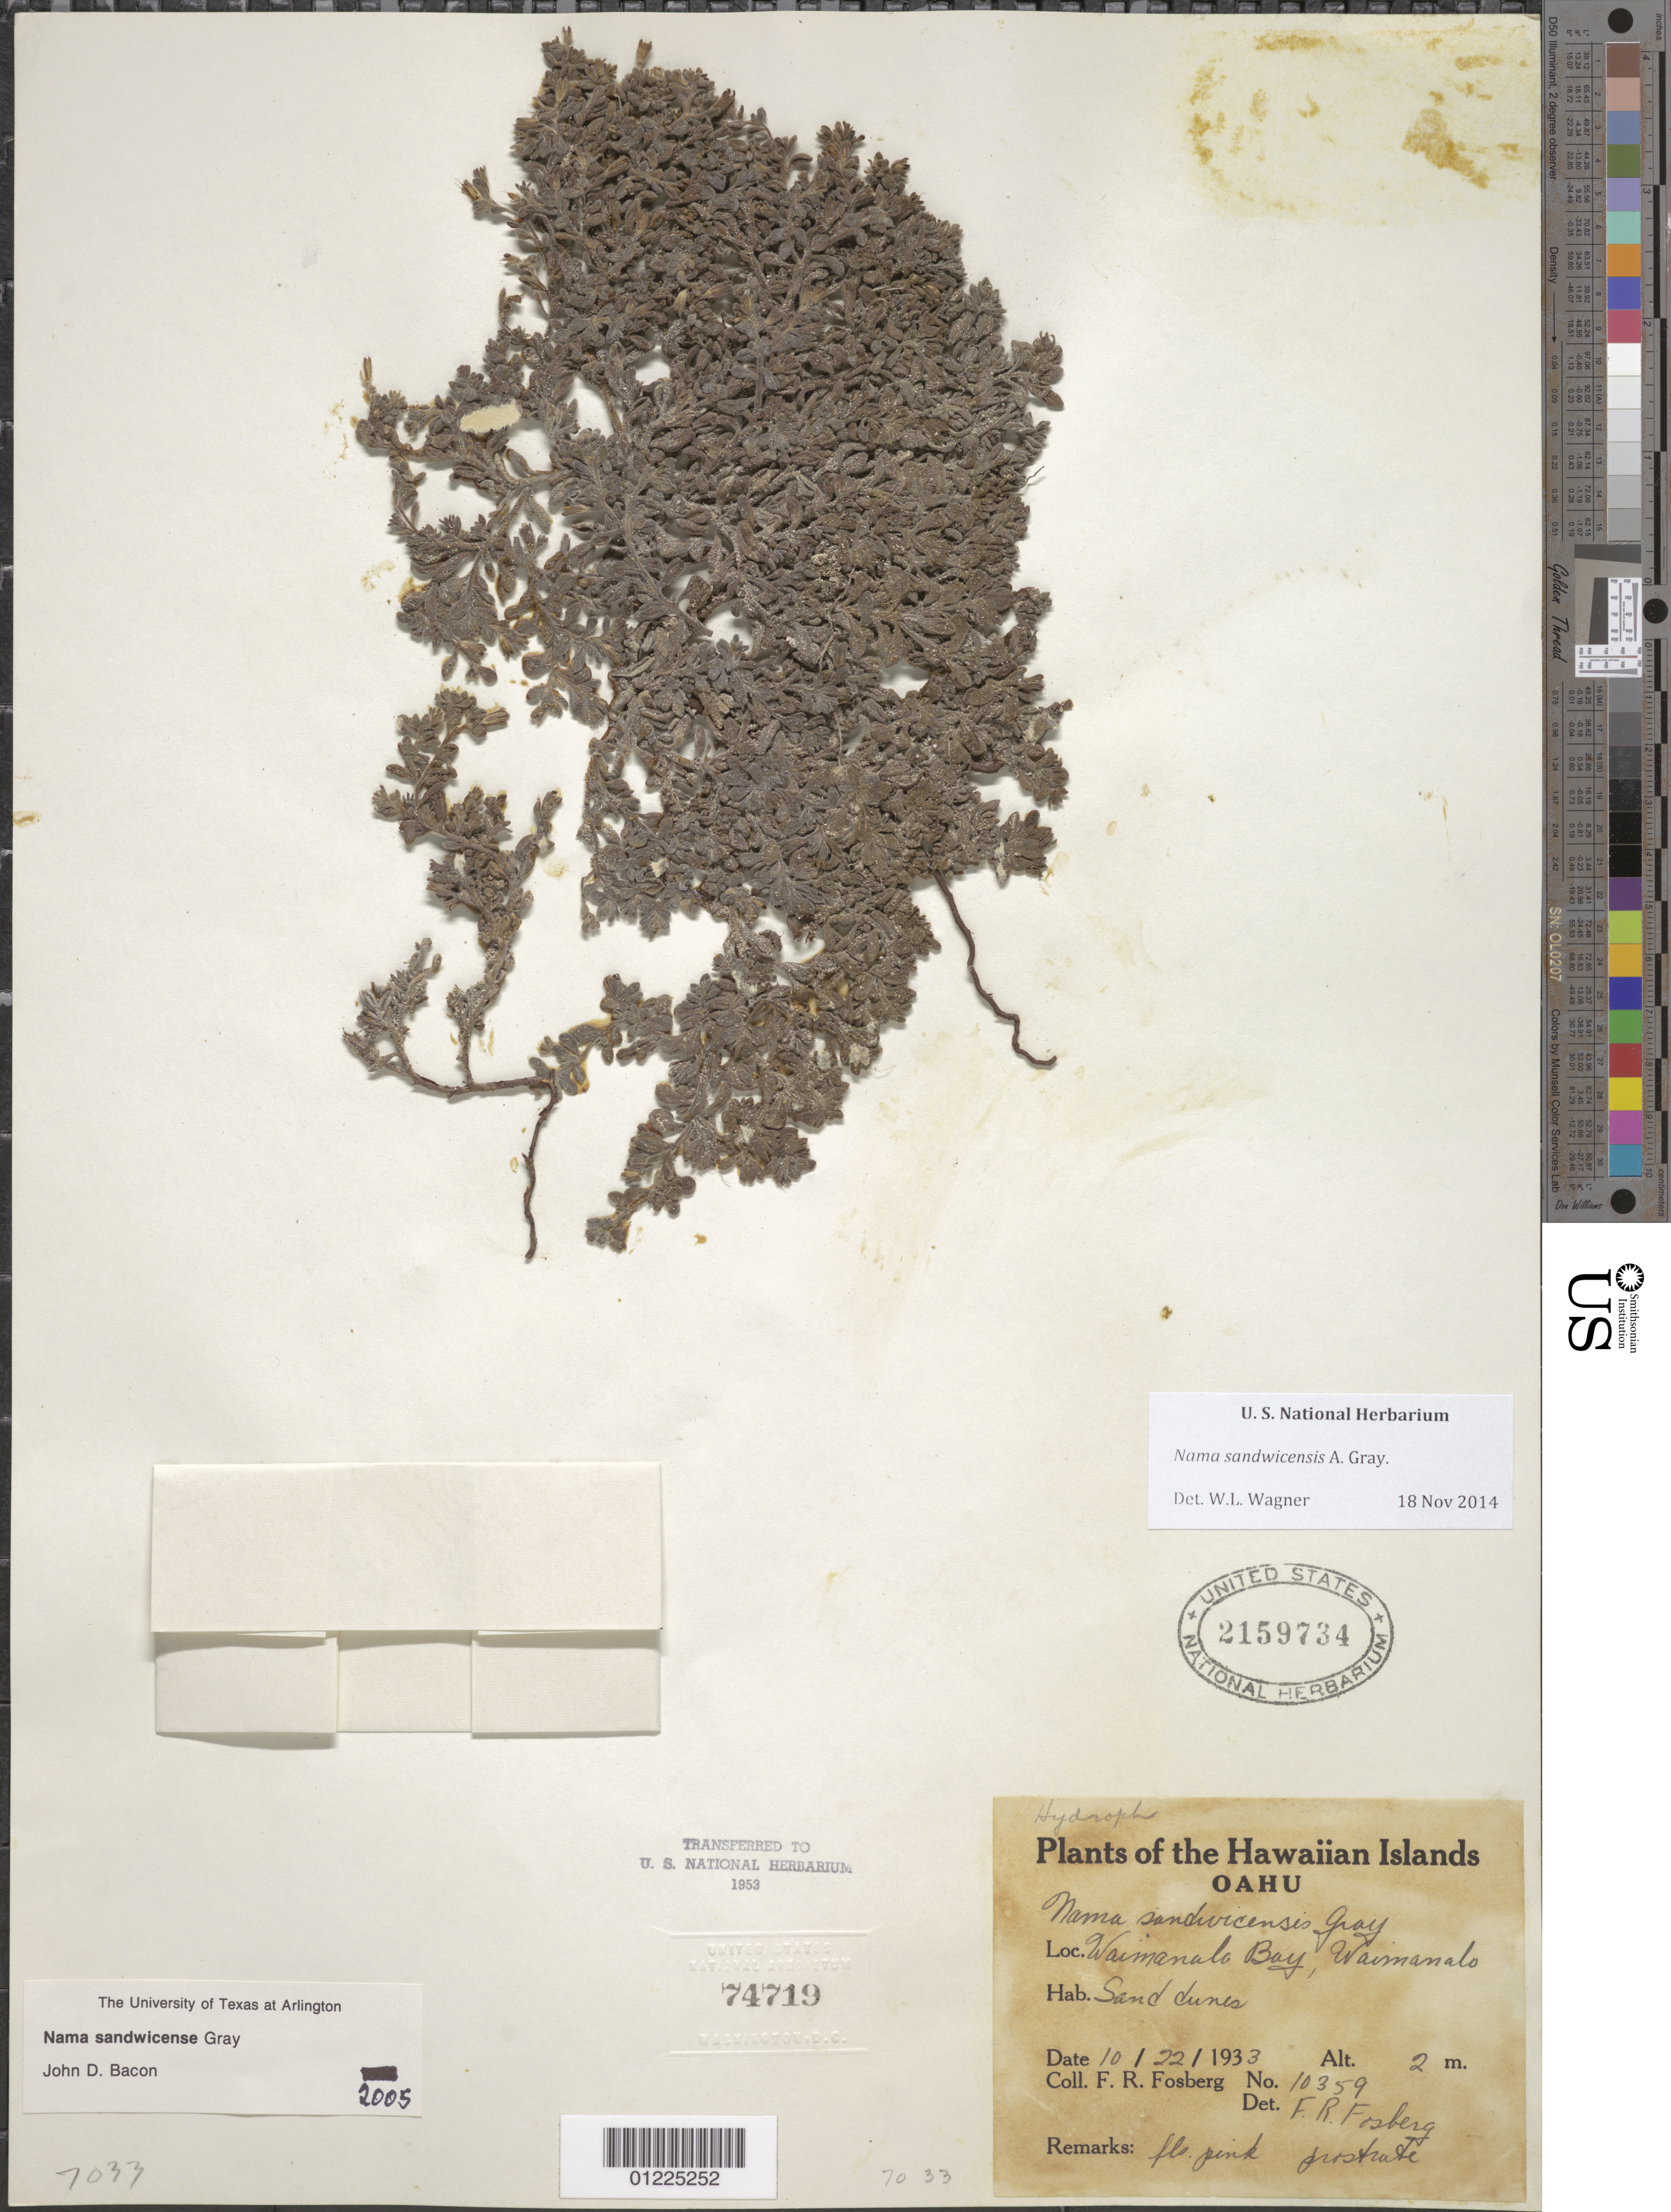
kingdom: Plantae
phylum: Tracheophyta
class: Magnoliopsida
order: Boraginales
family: Namaceae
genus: Nama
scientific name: Nama sandwicensis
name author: A. Gray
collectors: F. R. Fosberg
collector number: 10359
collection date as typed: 22 Oct 1933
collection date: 1933-10-22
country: United States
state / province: Hawaii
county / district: Honolulu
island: Oahu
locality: Waimanalo Bay, Waimanalo.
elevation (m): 2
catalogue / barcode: US 74719